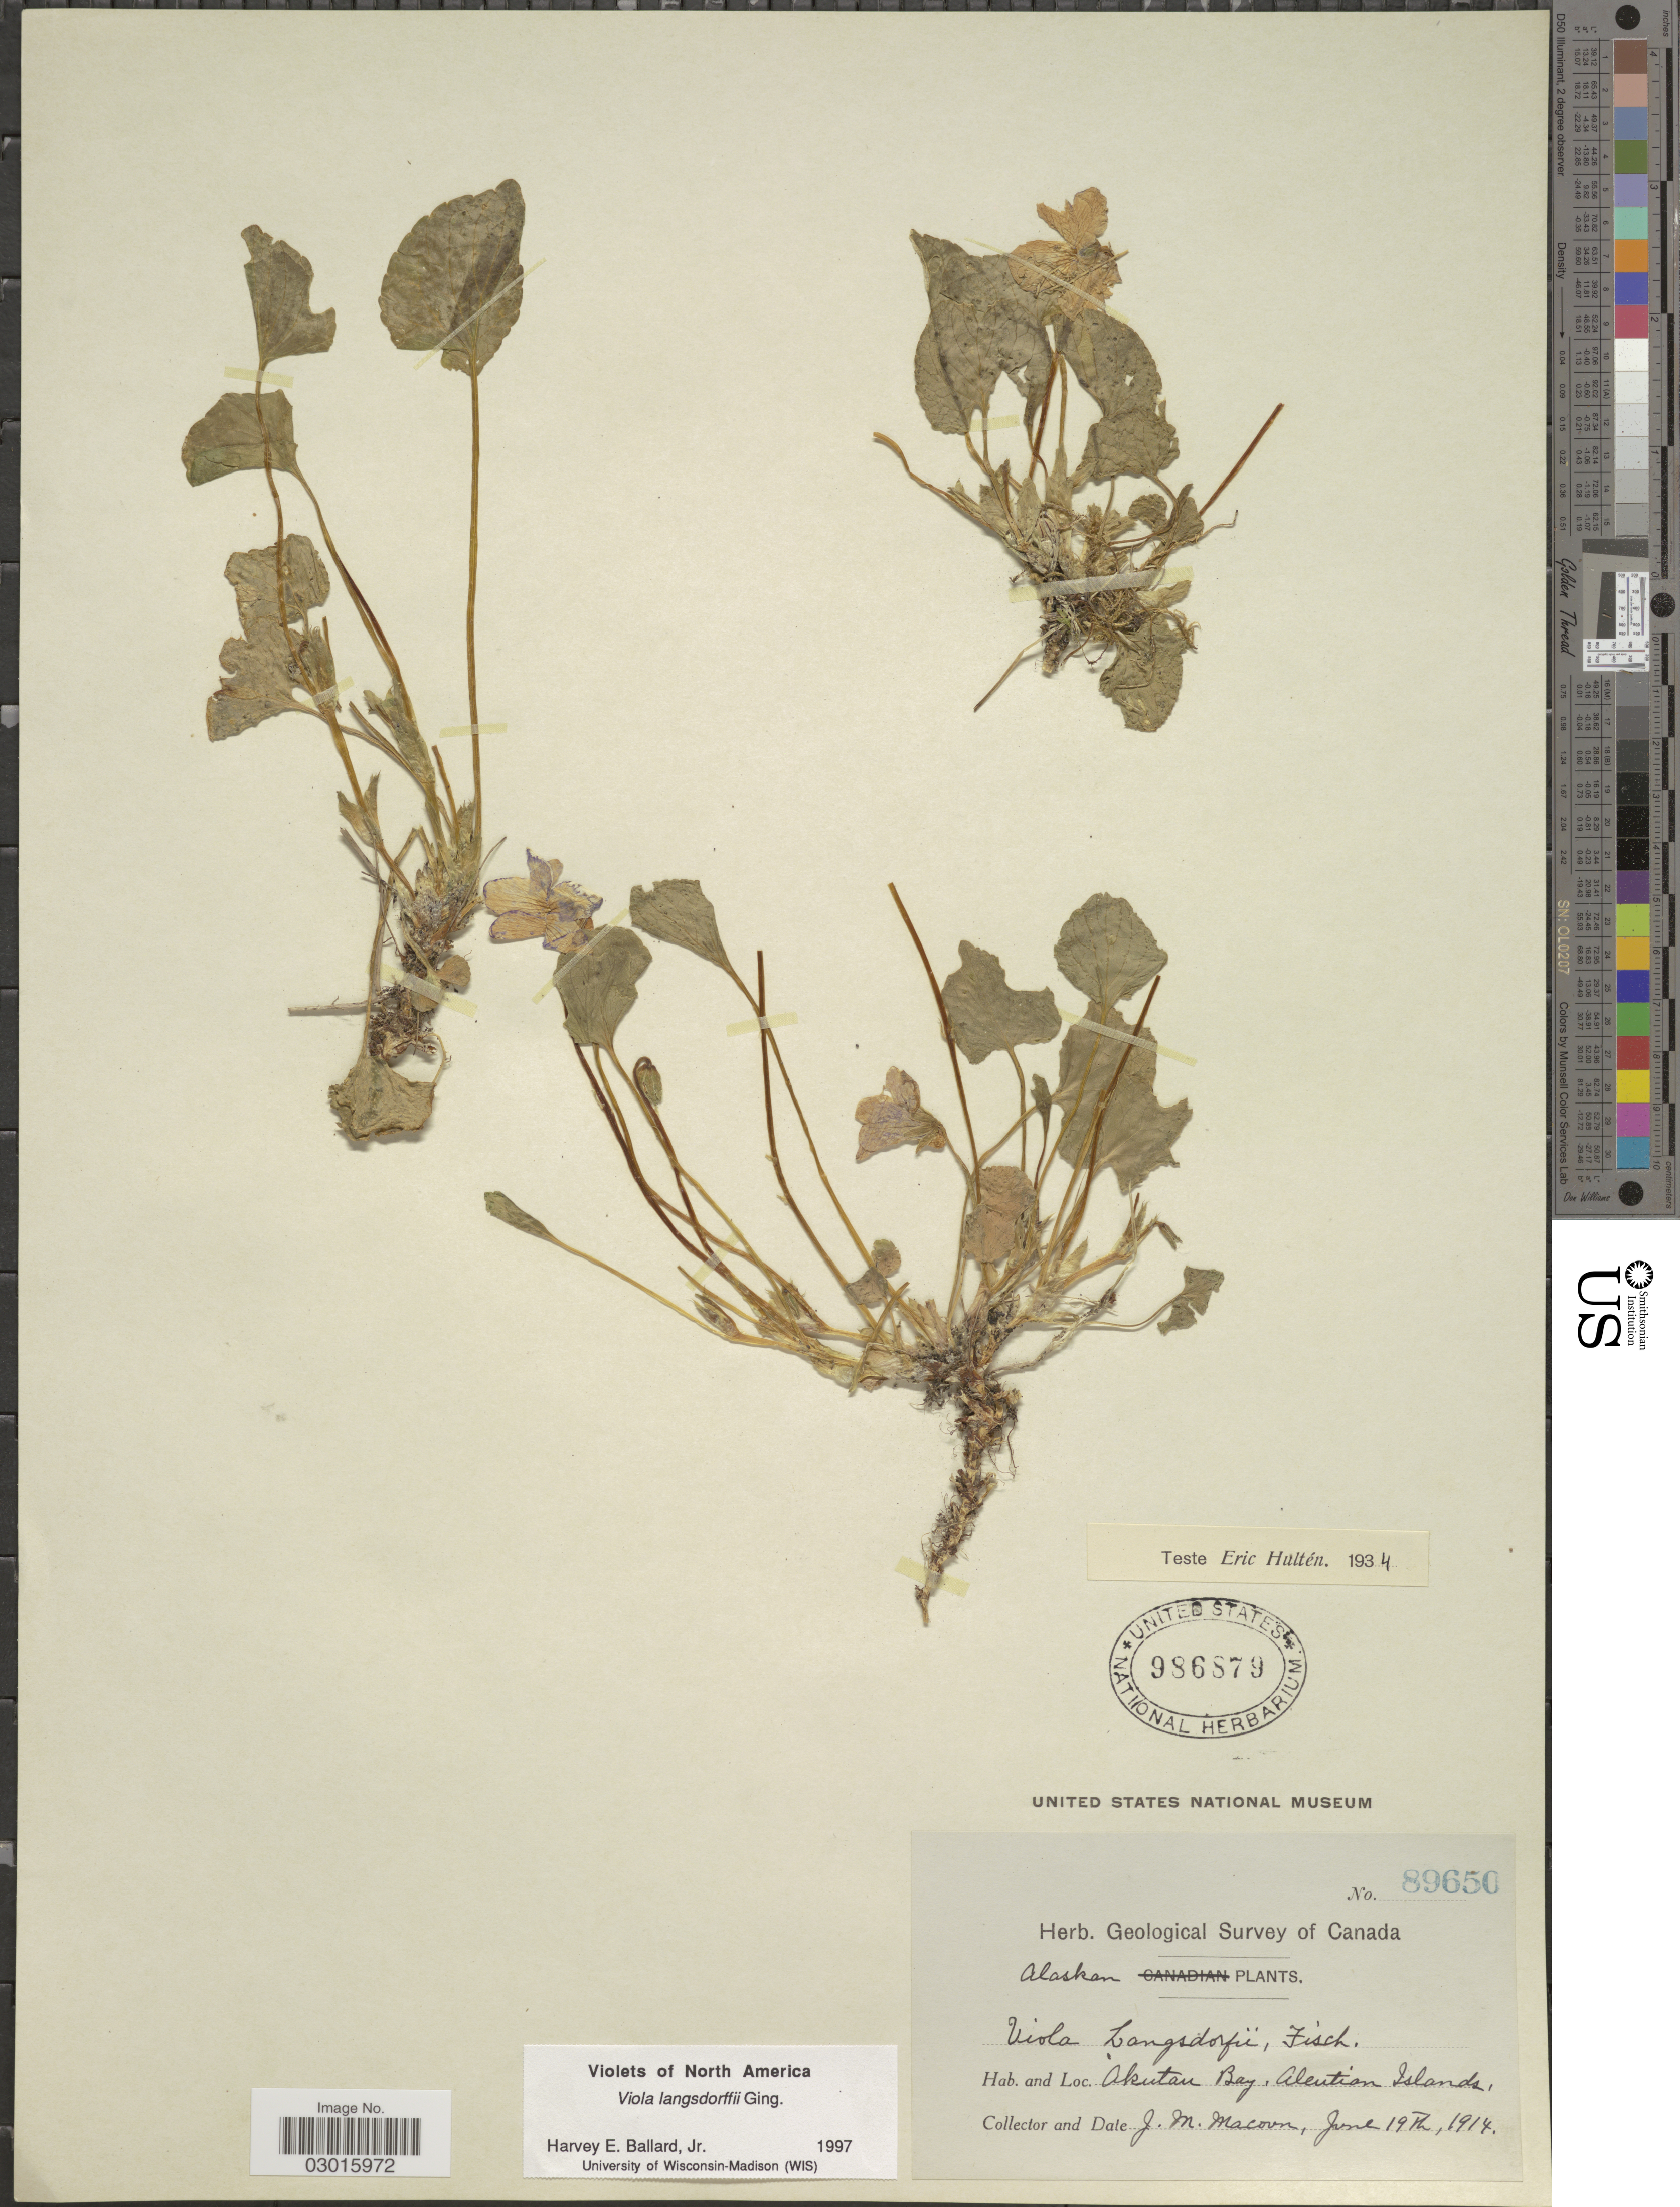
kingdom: Plantae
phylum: Tracheophyta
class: Magnoliopsida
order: Malpighiales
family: Violaceae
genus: Viola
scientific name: Viola langsdorffii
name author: Fisch. ex Ging.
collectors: J. M. Macoun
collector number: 89650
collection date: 1914-06-19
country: United States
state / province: Alaska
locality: Akutan Bay, Aleutian Islands.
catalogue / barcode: US 986879